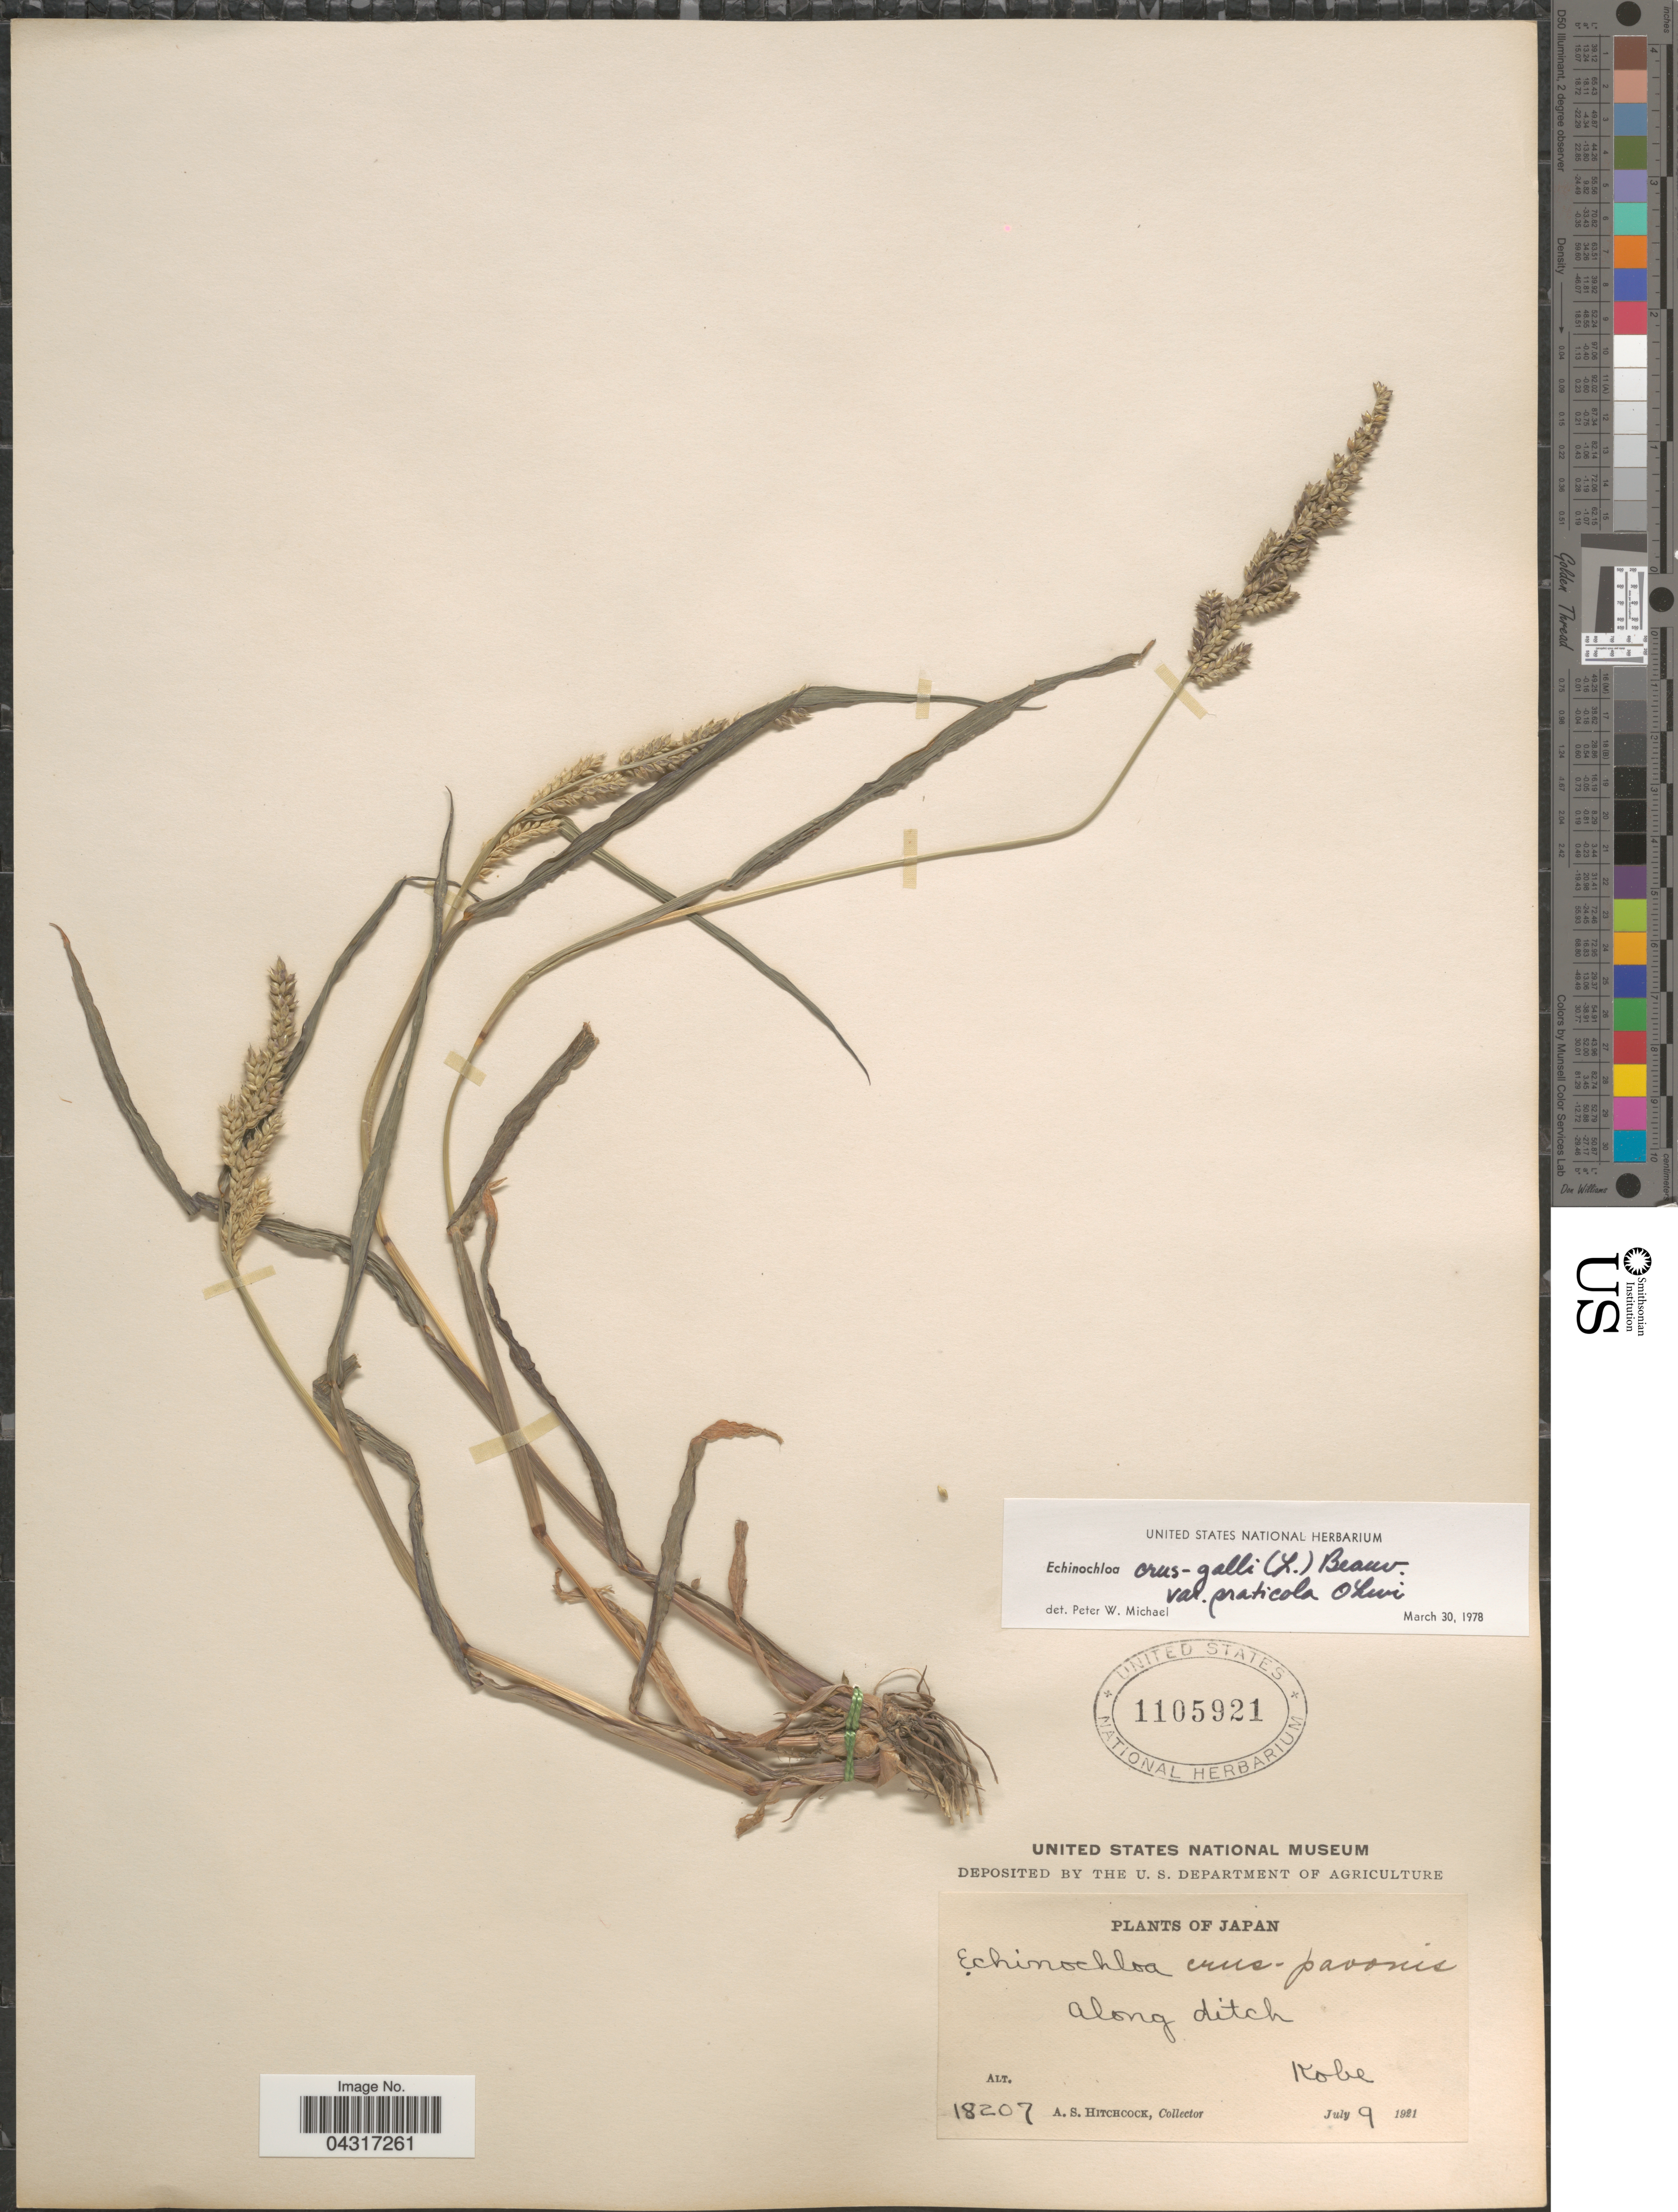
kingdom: Plantae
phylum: Tracheophyta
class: Liliopsida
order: Poales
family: Poaceae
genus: Echinochloa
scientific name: Echinochloa crus-galli var. praticola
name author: Ohwi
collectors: A. S. Hitchcock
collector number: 18207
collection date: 1921-07-09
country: Japan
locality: Along ditch, Kobe.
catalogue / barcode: US 1105921